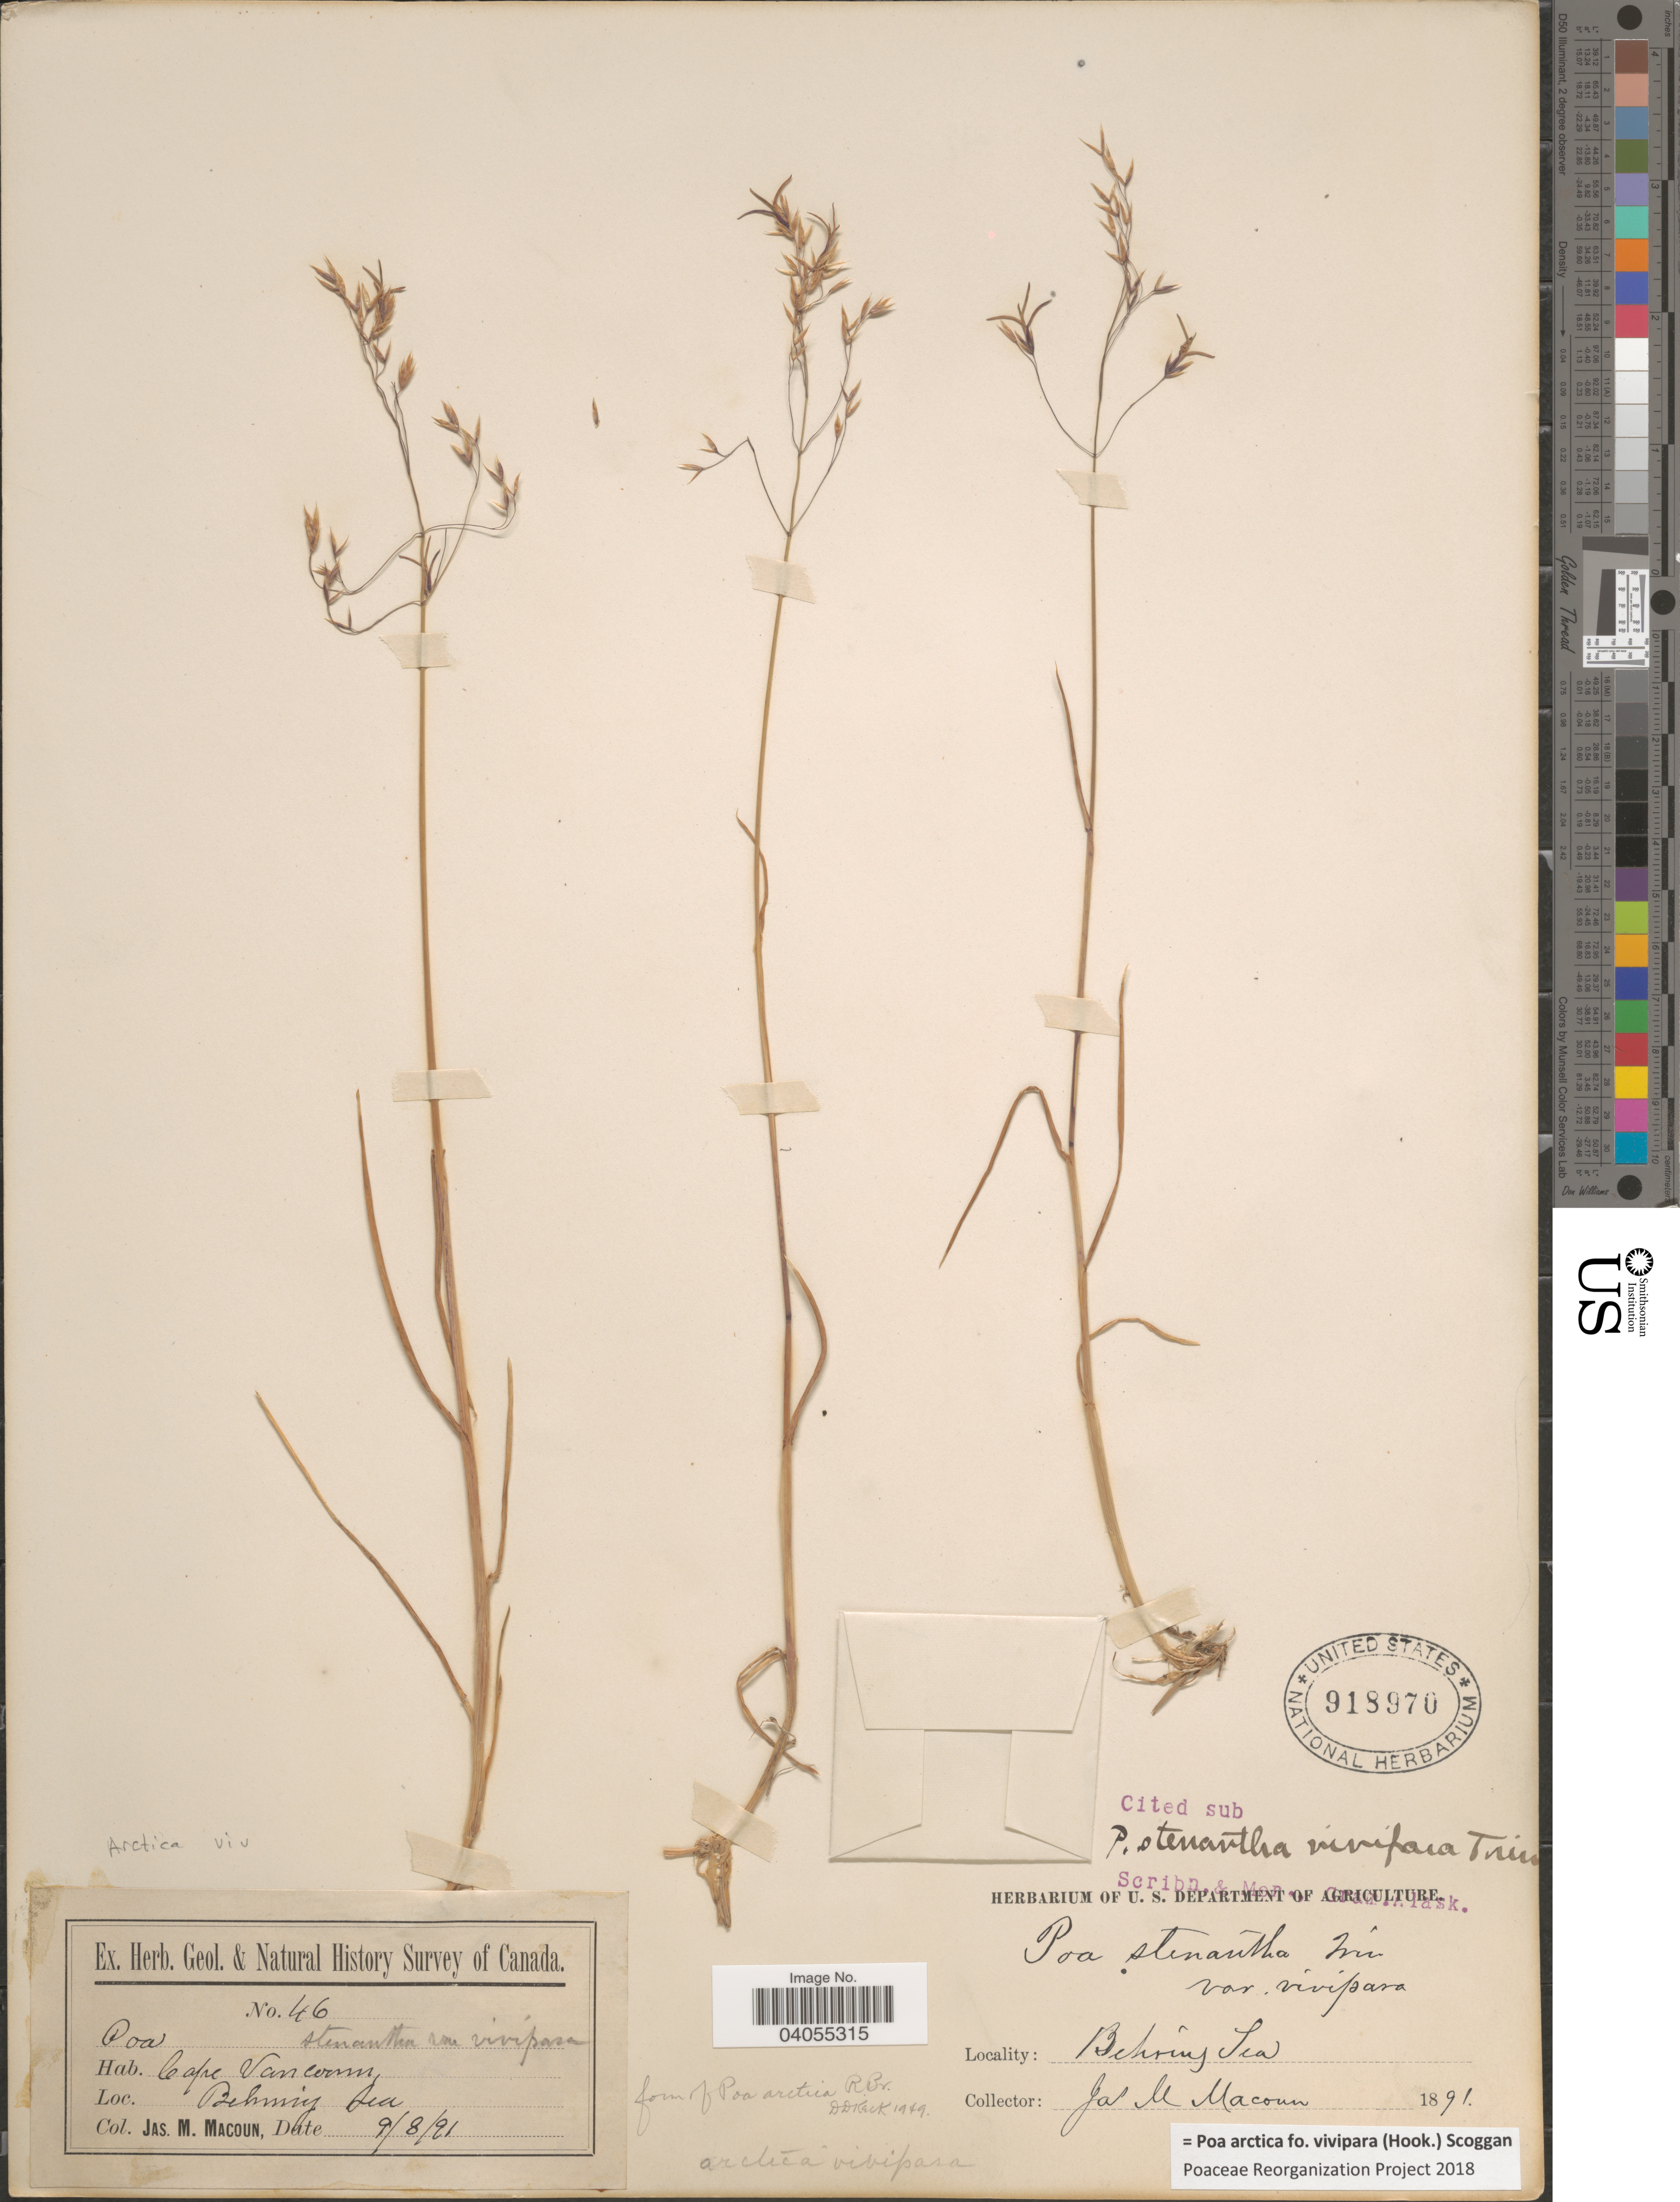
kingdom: Plantae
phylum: Tracheophyta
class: Liliopsida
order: Poales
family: Poaceae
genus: Poa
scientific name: Poa arctica f. vivipara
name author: (Hook.) Scoggan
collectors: J. M. Macoun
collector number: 46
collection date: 1891-08-09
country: United States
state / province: Alaska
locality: Cape Vancouver. Behring Sea.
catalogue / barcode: US 918970